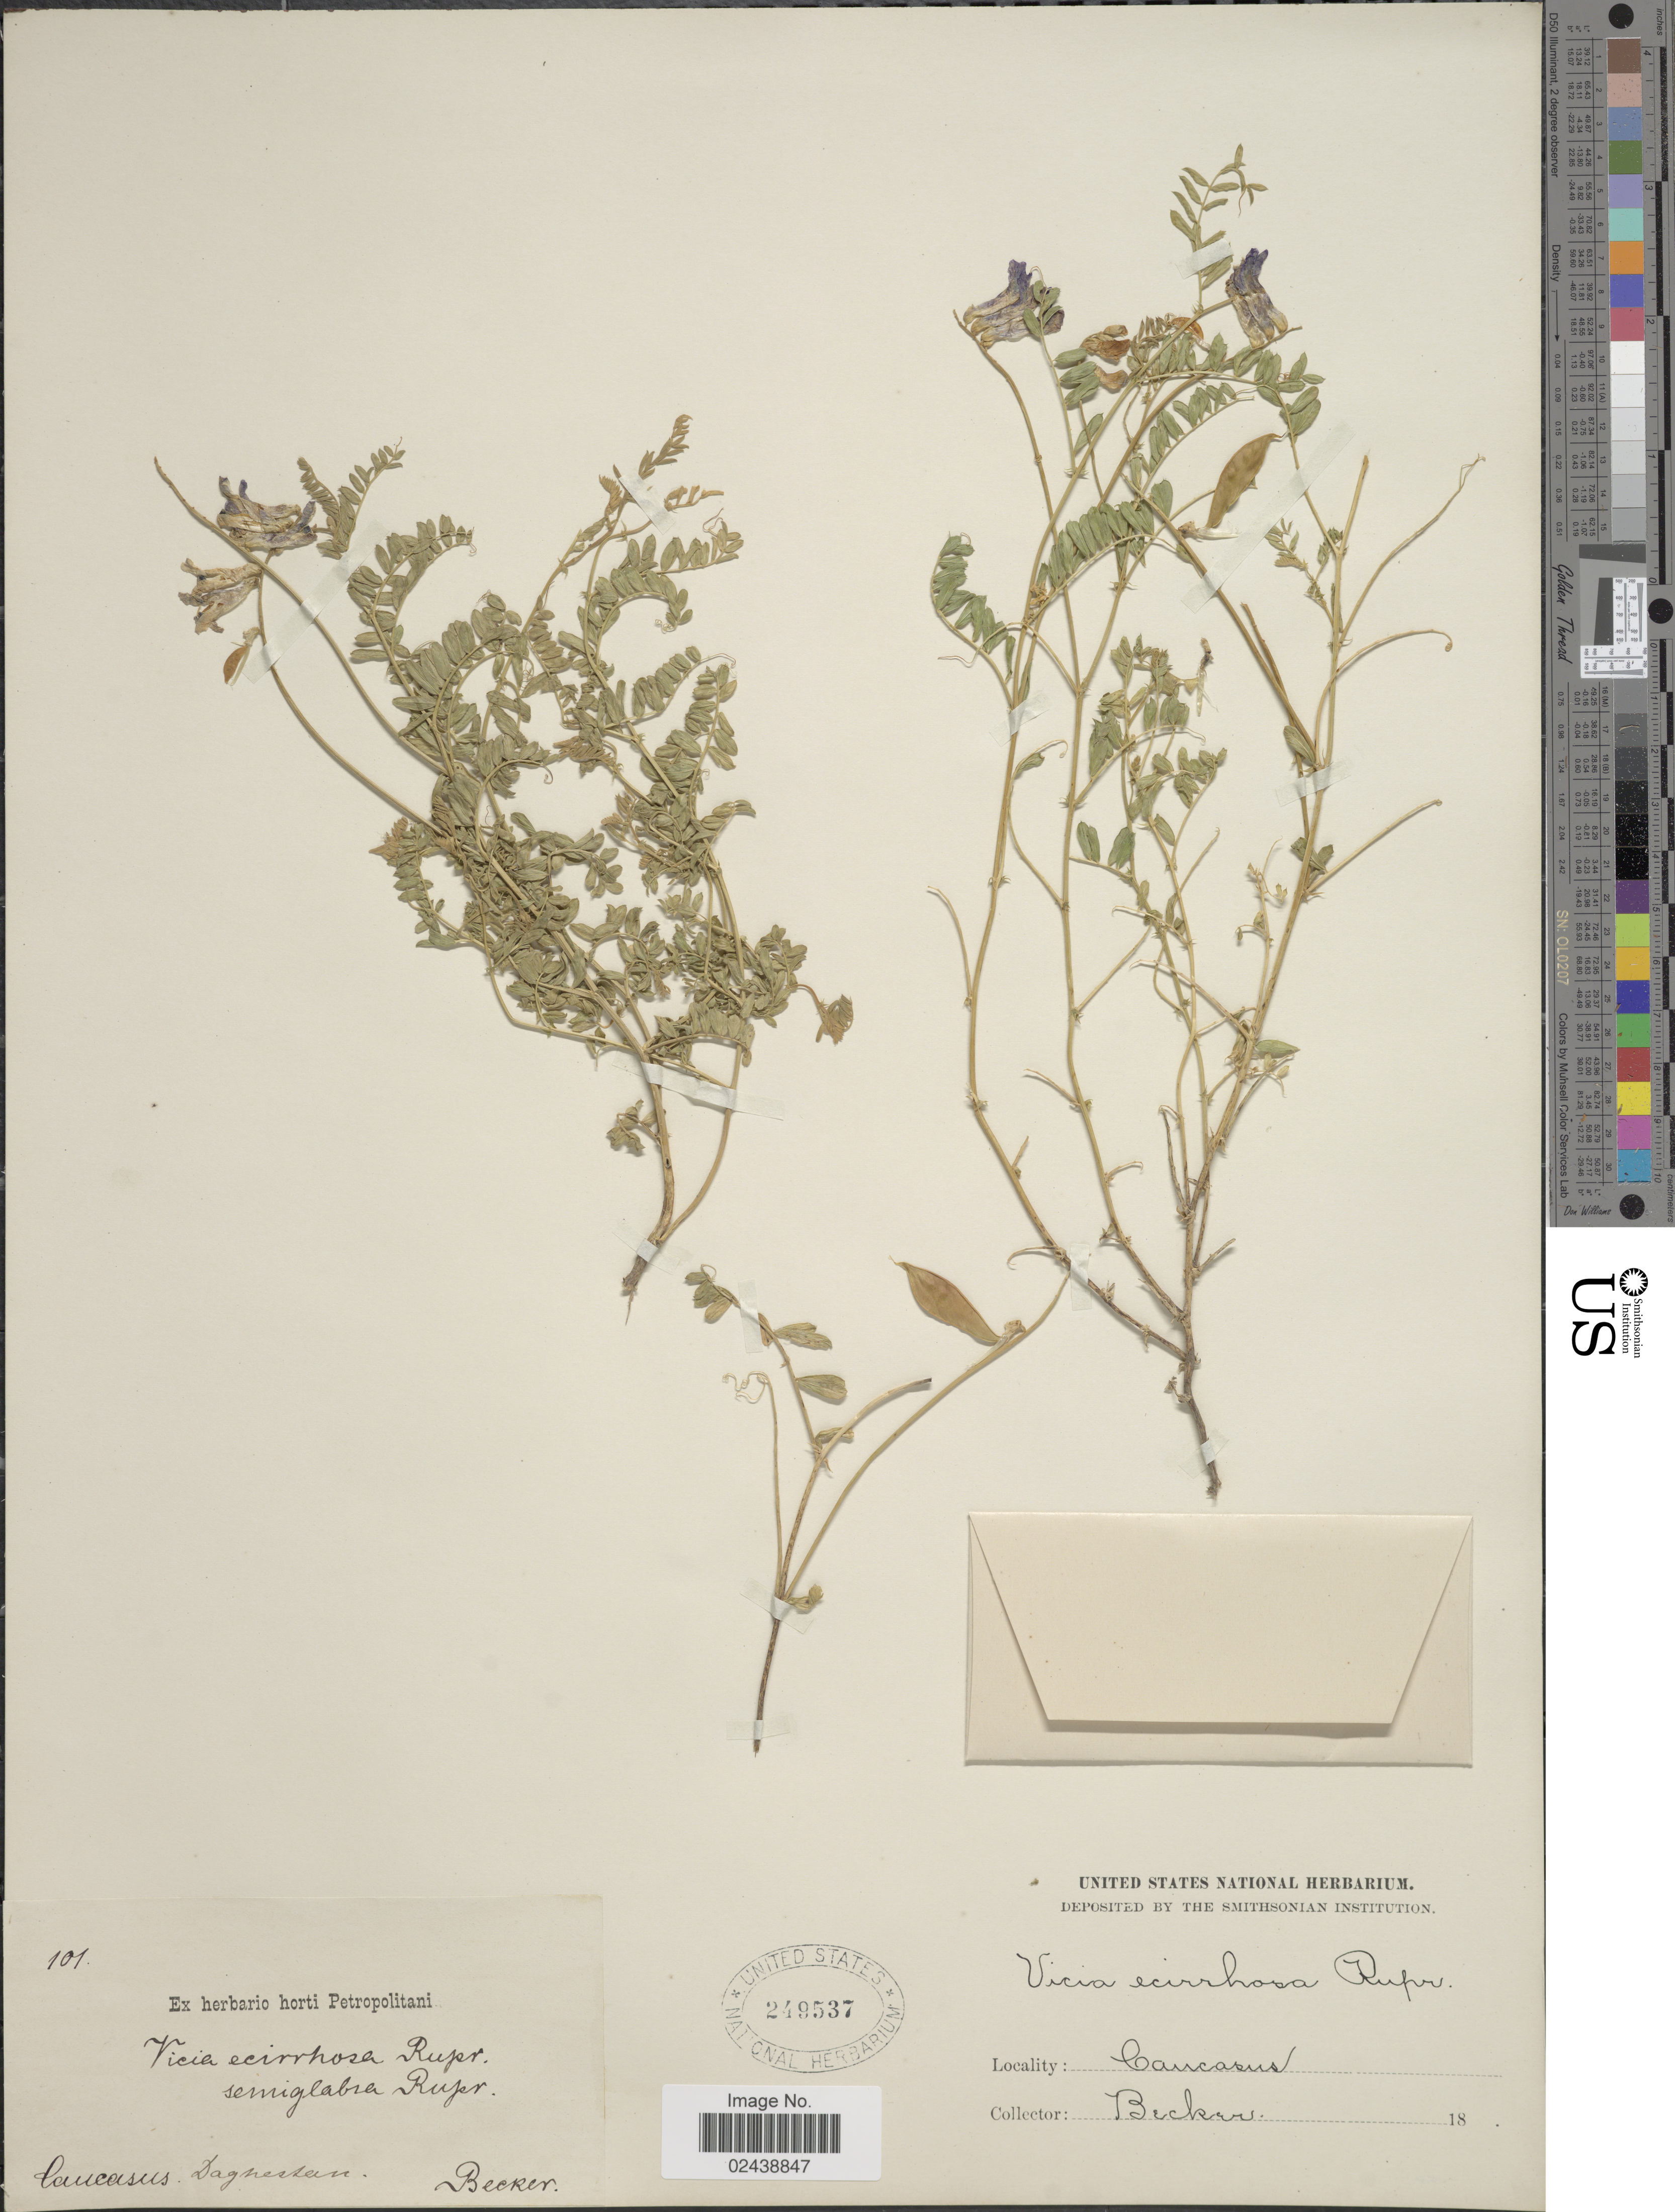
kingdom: Plantae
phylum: Tracheophyta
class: Magnoliopsida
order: Fabales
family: Fabaceae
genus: Vicia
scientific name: Vicia ecirrhosa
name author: Rupr. ex Boiss.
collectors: -. Becker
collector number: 101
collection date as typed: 18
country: Russian Federation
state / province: Dagestan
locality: Caucasus, Daghestan.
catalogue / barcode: US 249537